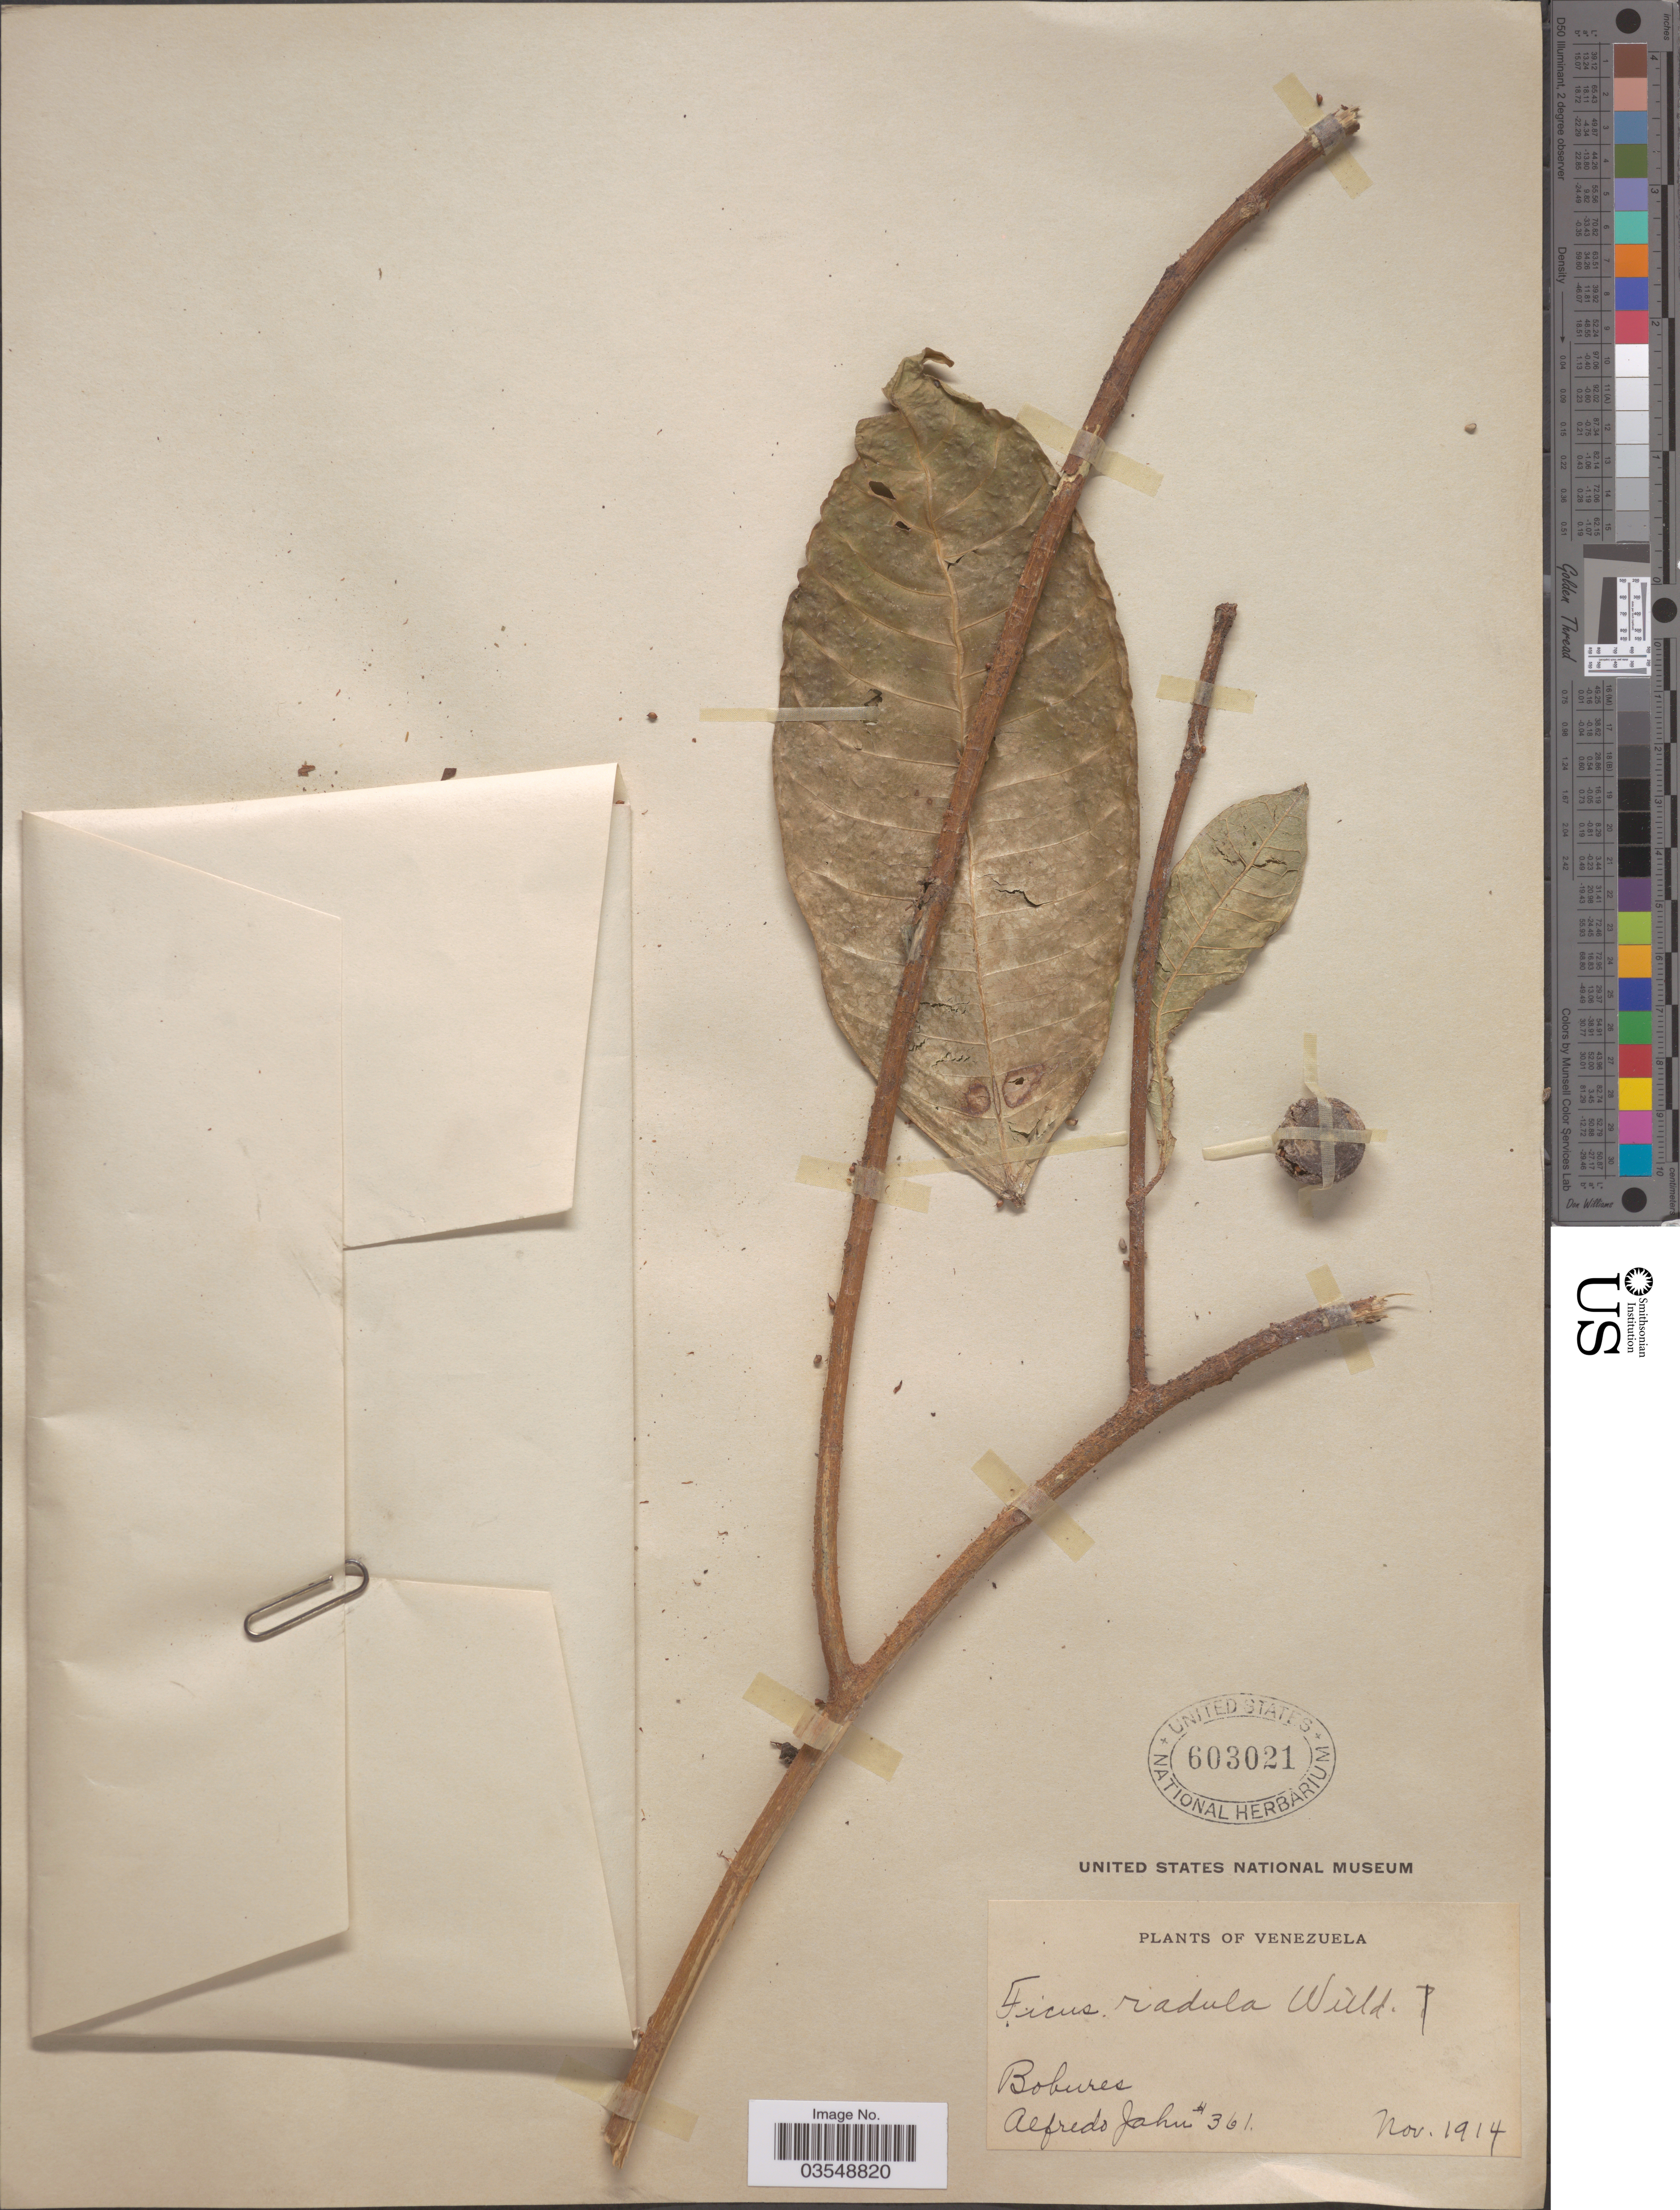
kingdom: Plantae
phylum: Tracheophyta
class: Magnoliopsida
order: Rosales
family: Moraceae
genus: Ficus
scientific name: Ficus radula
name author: Humb. & Bonpl. ex Willd.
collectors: A. John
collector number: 361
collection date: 1914-11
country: Venezuela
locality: Bobures.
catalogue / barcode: US 603021